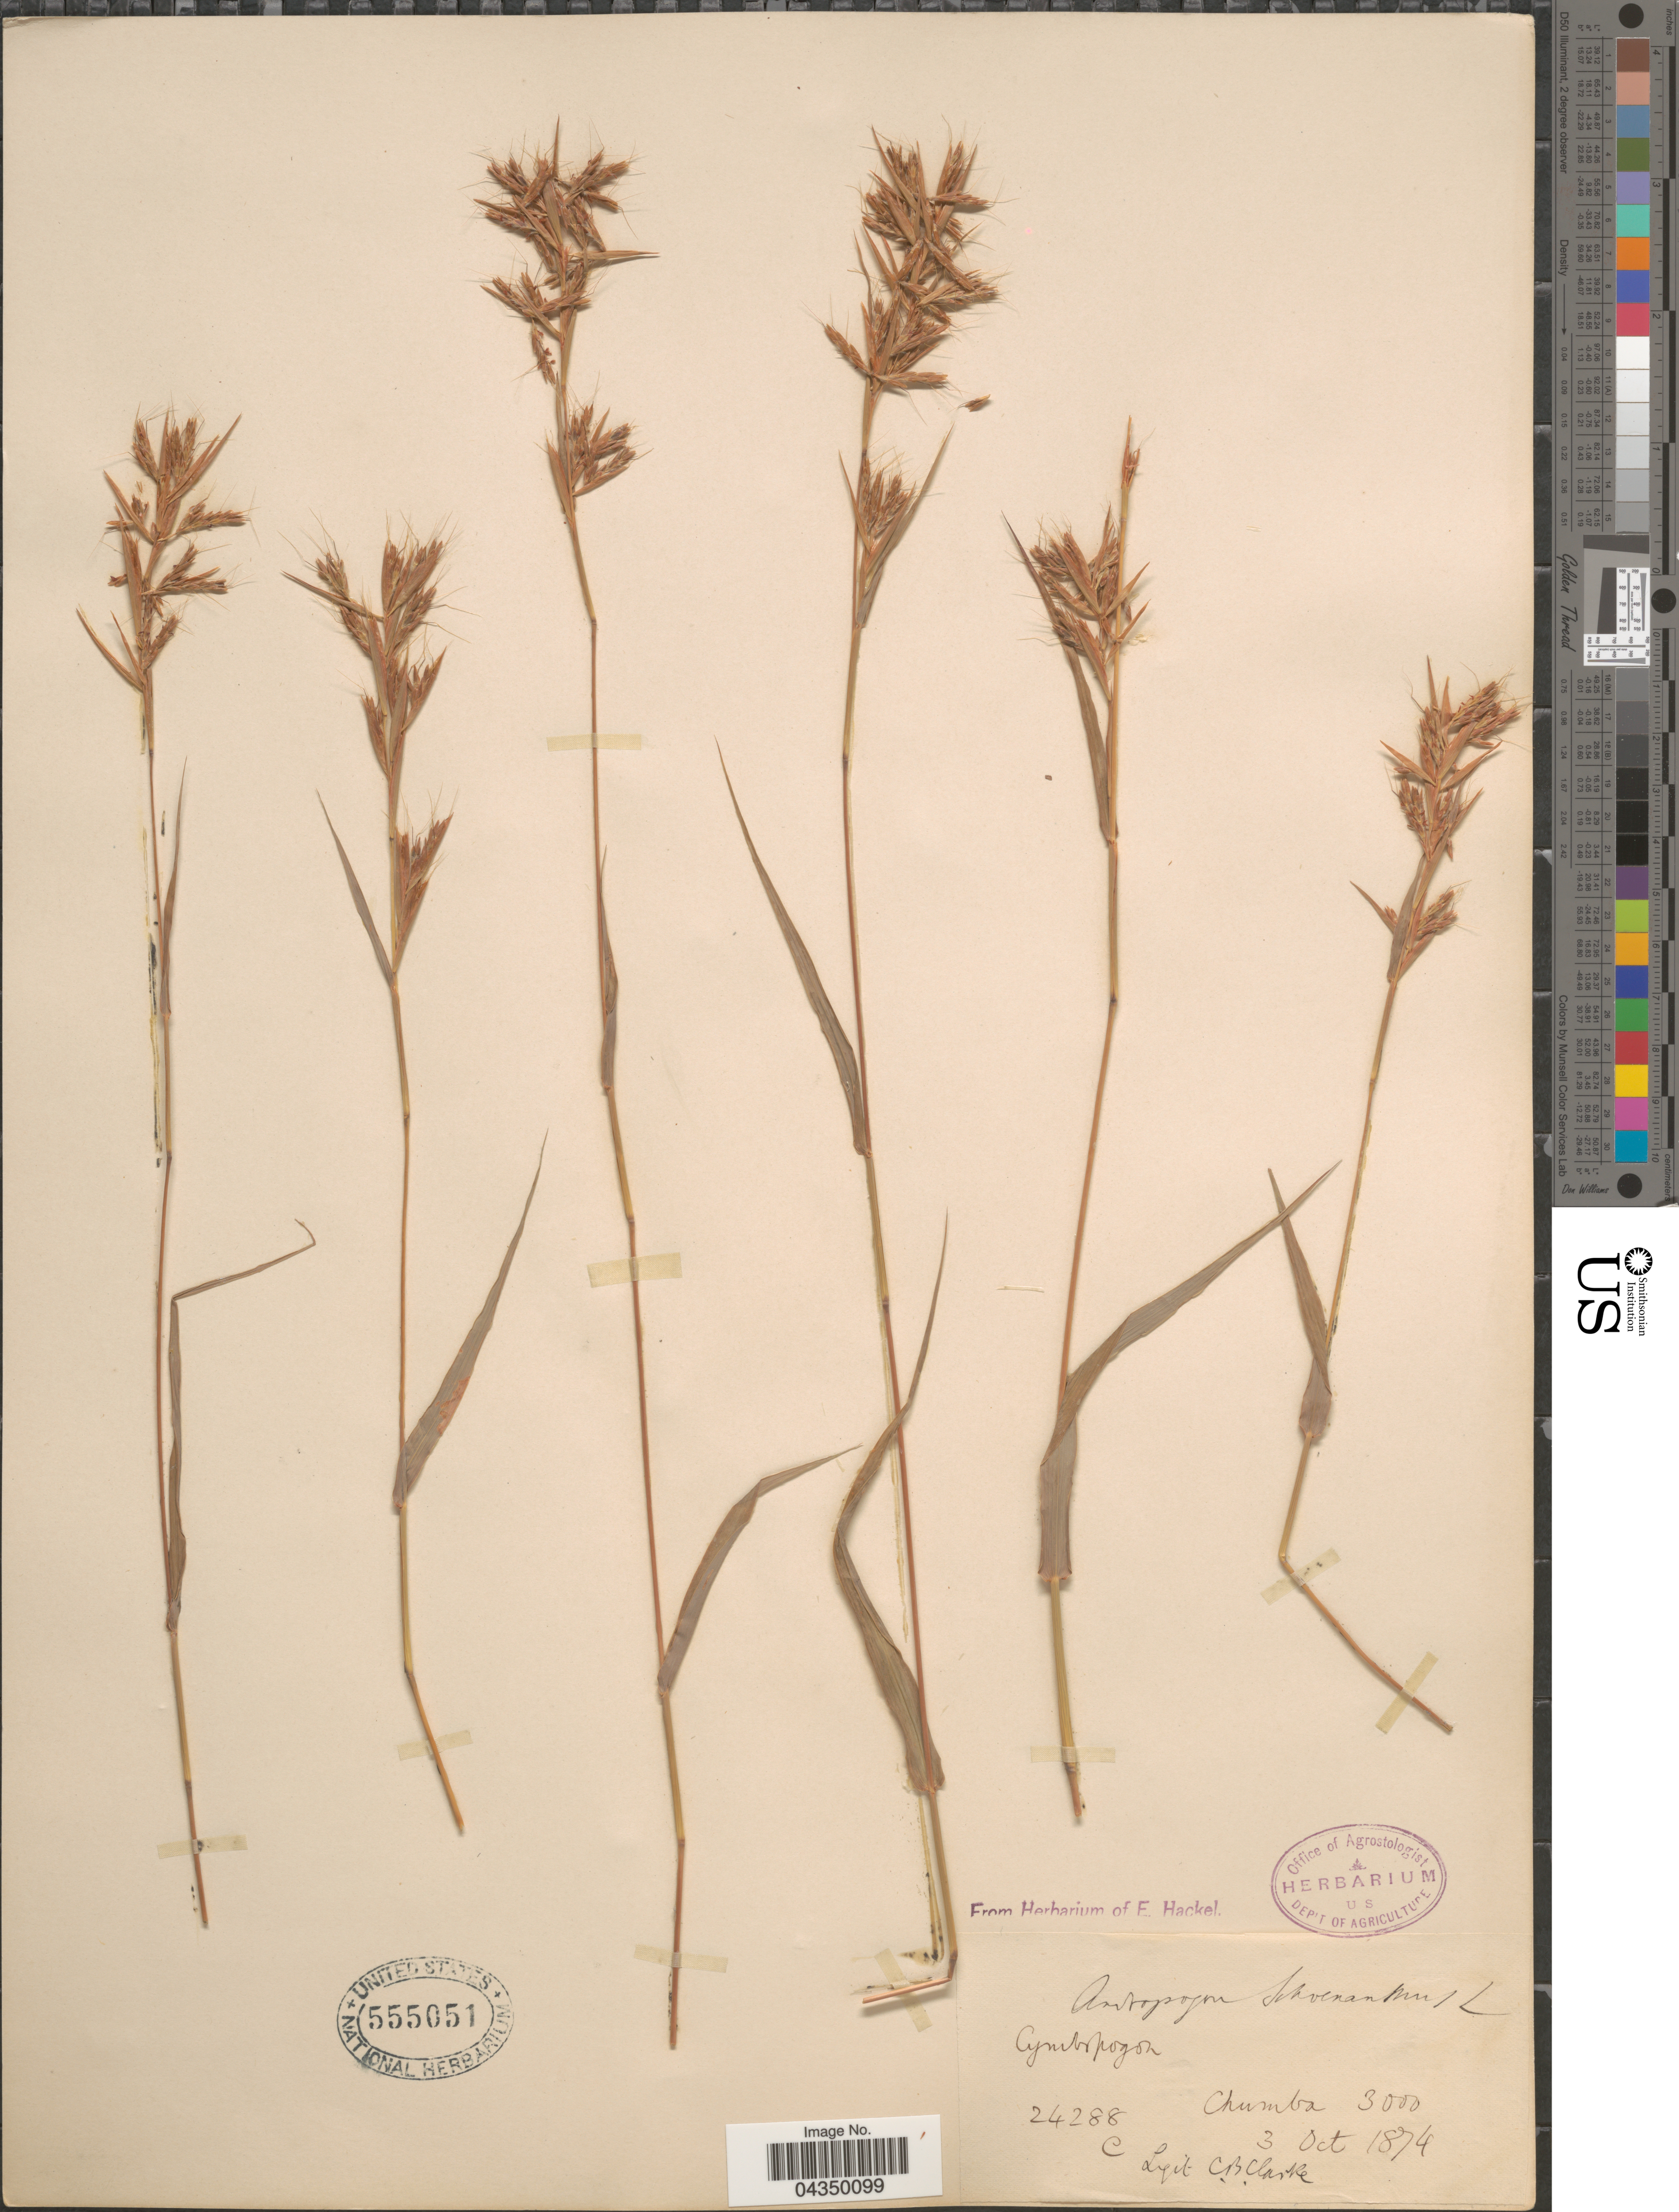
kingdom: Plantae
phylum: Tracheophyta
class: Liliopsida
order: Poales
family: Poaceae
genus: Cymbopogon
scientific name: Cymbopogon schoenanthus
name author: (L.) Spreng.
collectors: C. B. Clarke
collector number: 24288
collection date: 1874-10-03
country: India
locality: Chumba.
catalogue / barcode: US 555051